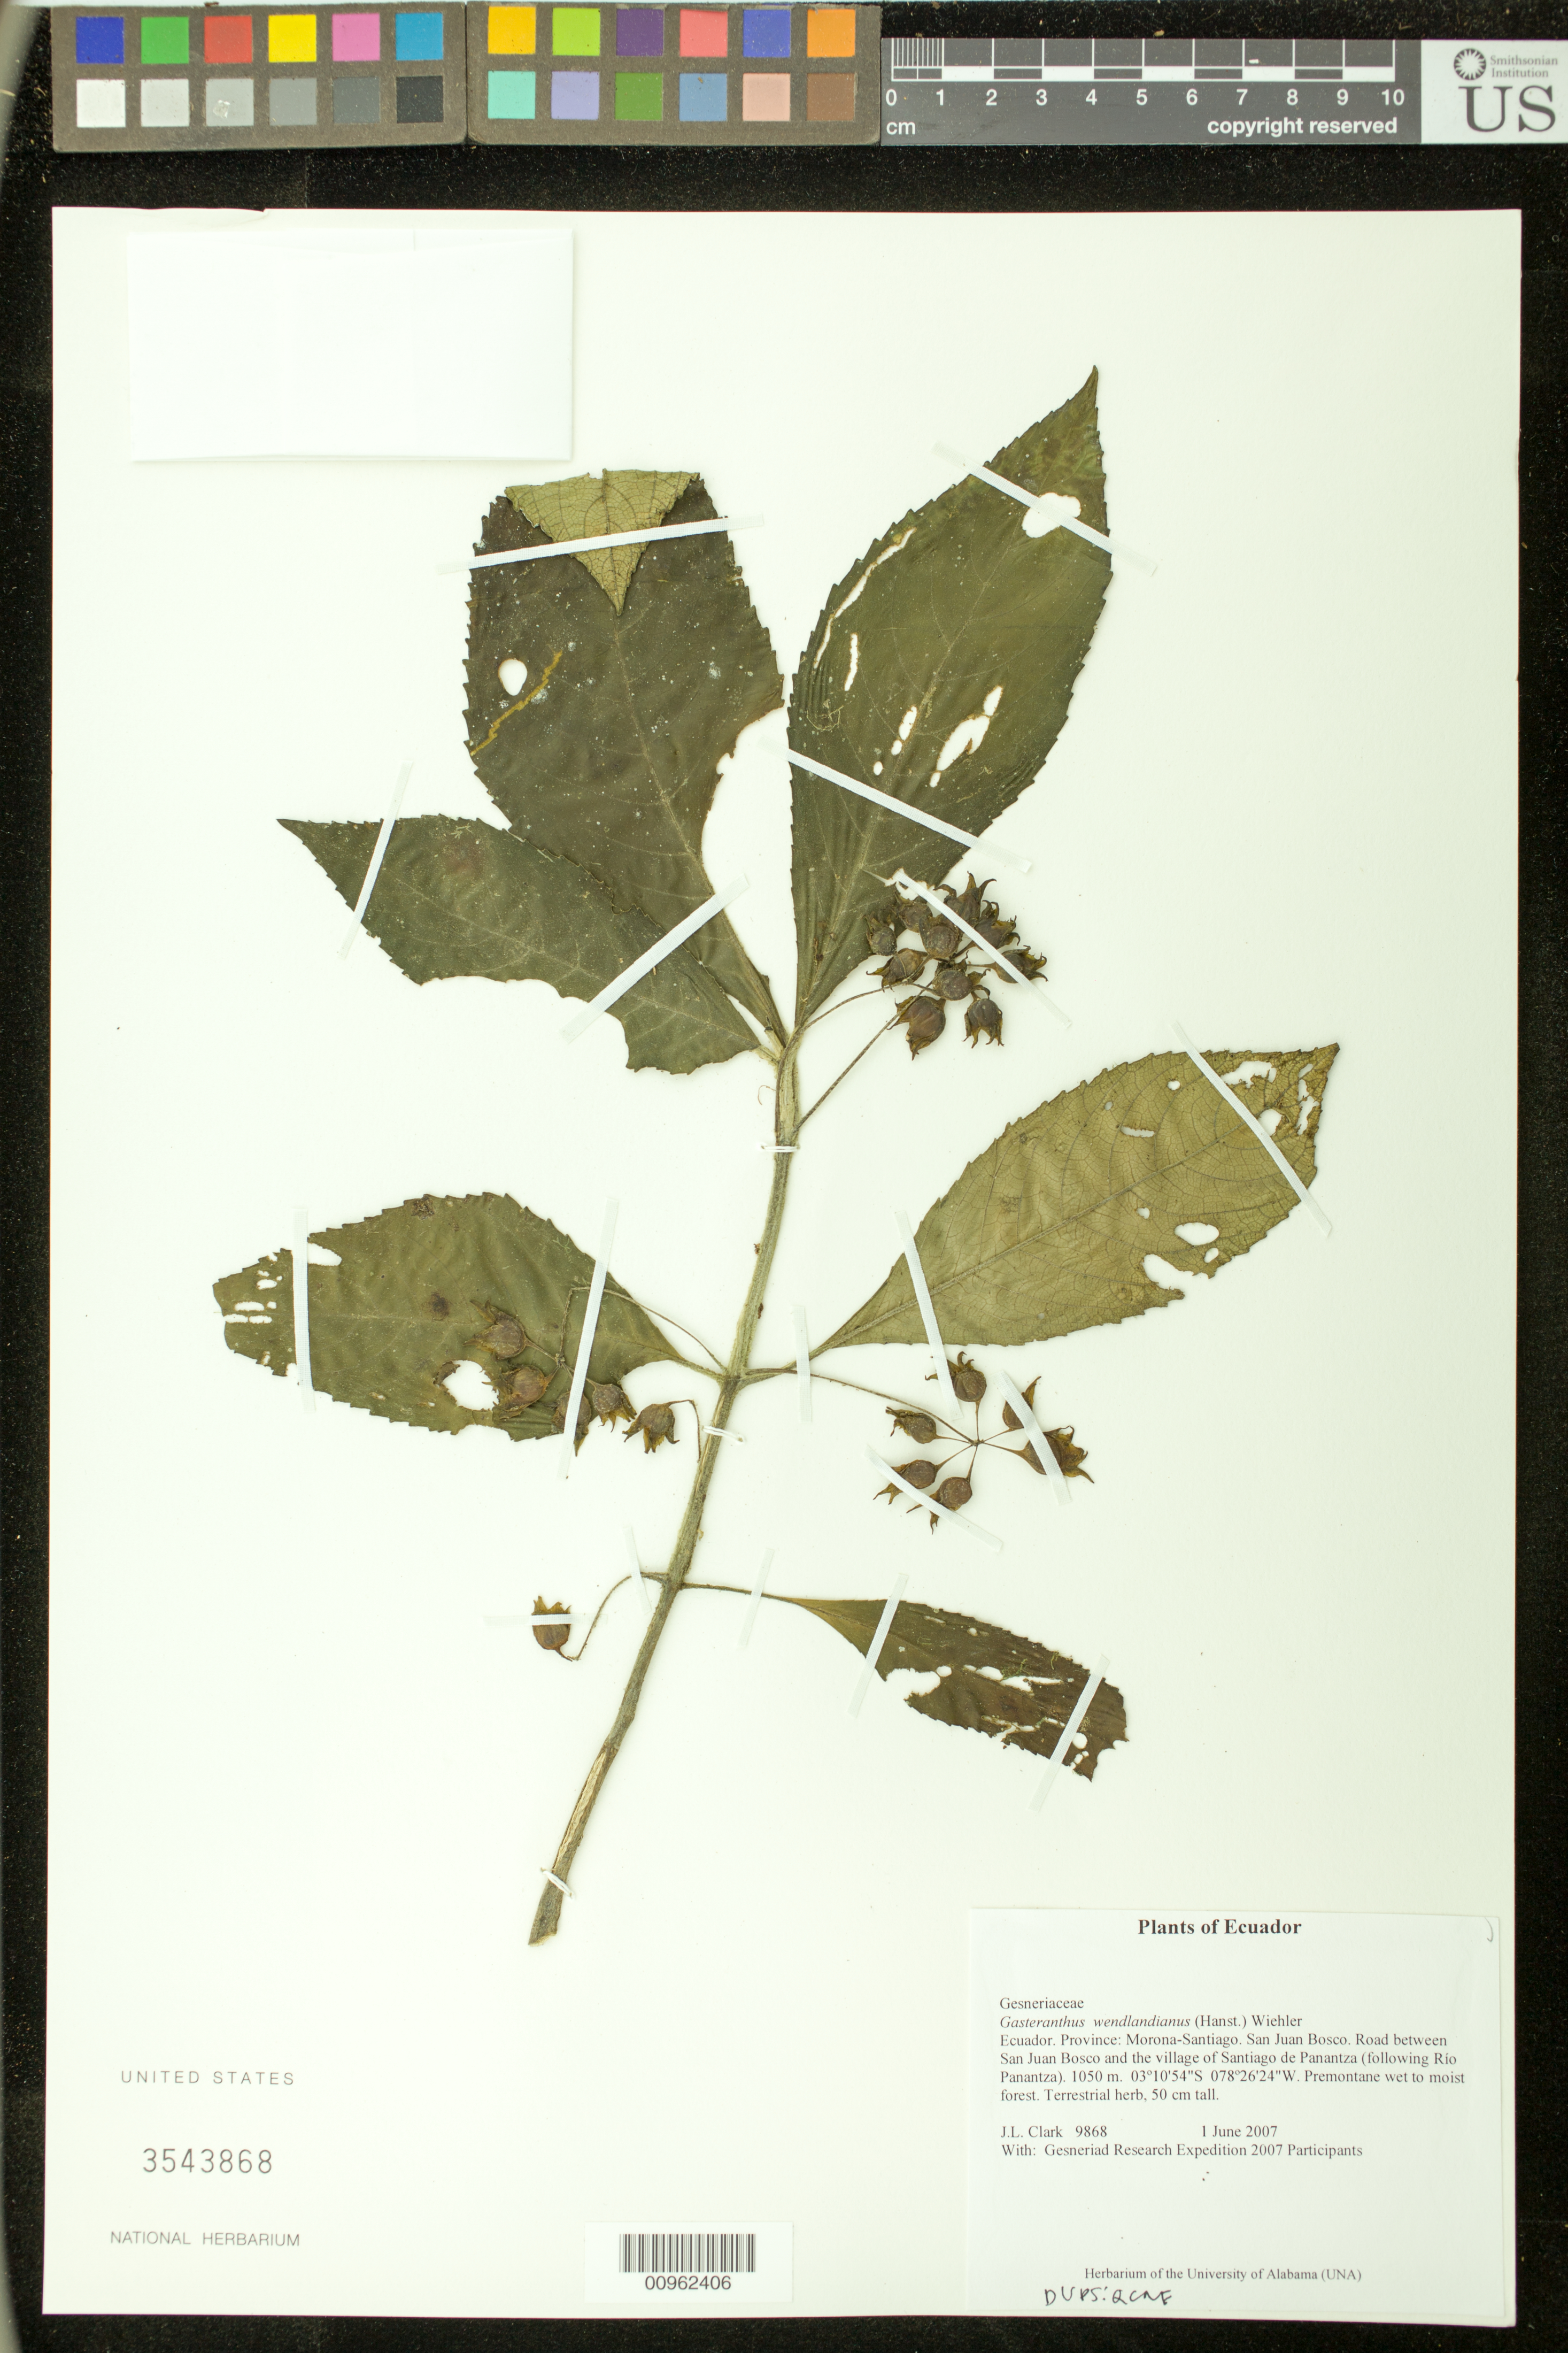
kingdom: Plantae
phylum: Tracheophyta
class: Magnoliopsida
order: Lamiales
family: Gesneriaceae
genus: Gasteranthus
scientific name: Gasteranthus wendlandianus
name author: (Hanst.) Wiehler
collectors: J. L. Clark & Gesneriad Research Expedition 2007 Participants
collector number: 9868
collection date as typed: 01 Jun 2007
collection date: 2007-06-01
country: Ecuador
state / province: Morona-Santiago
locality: San Juan Bosco. Road between San Juan Bosco and the village of Santiago de Panantza (following Río Panantza)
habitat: Premontane wet to moist forest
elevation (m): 1050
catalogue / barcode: US 3543868